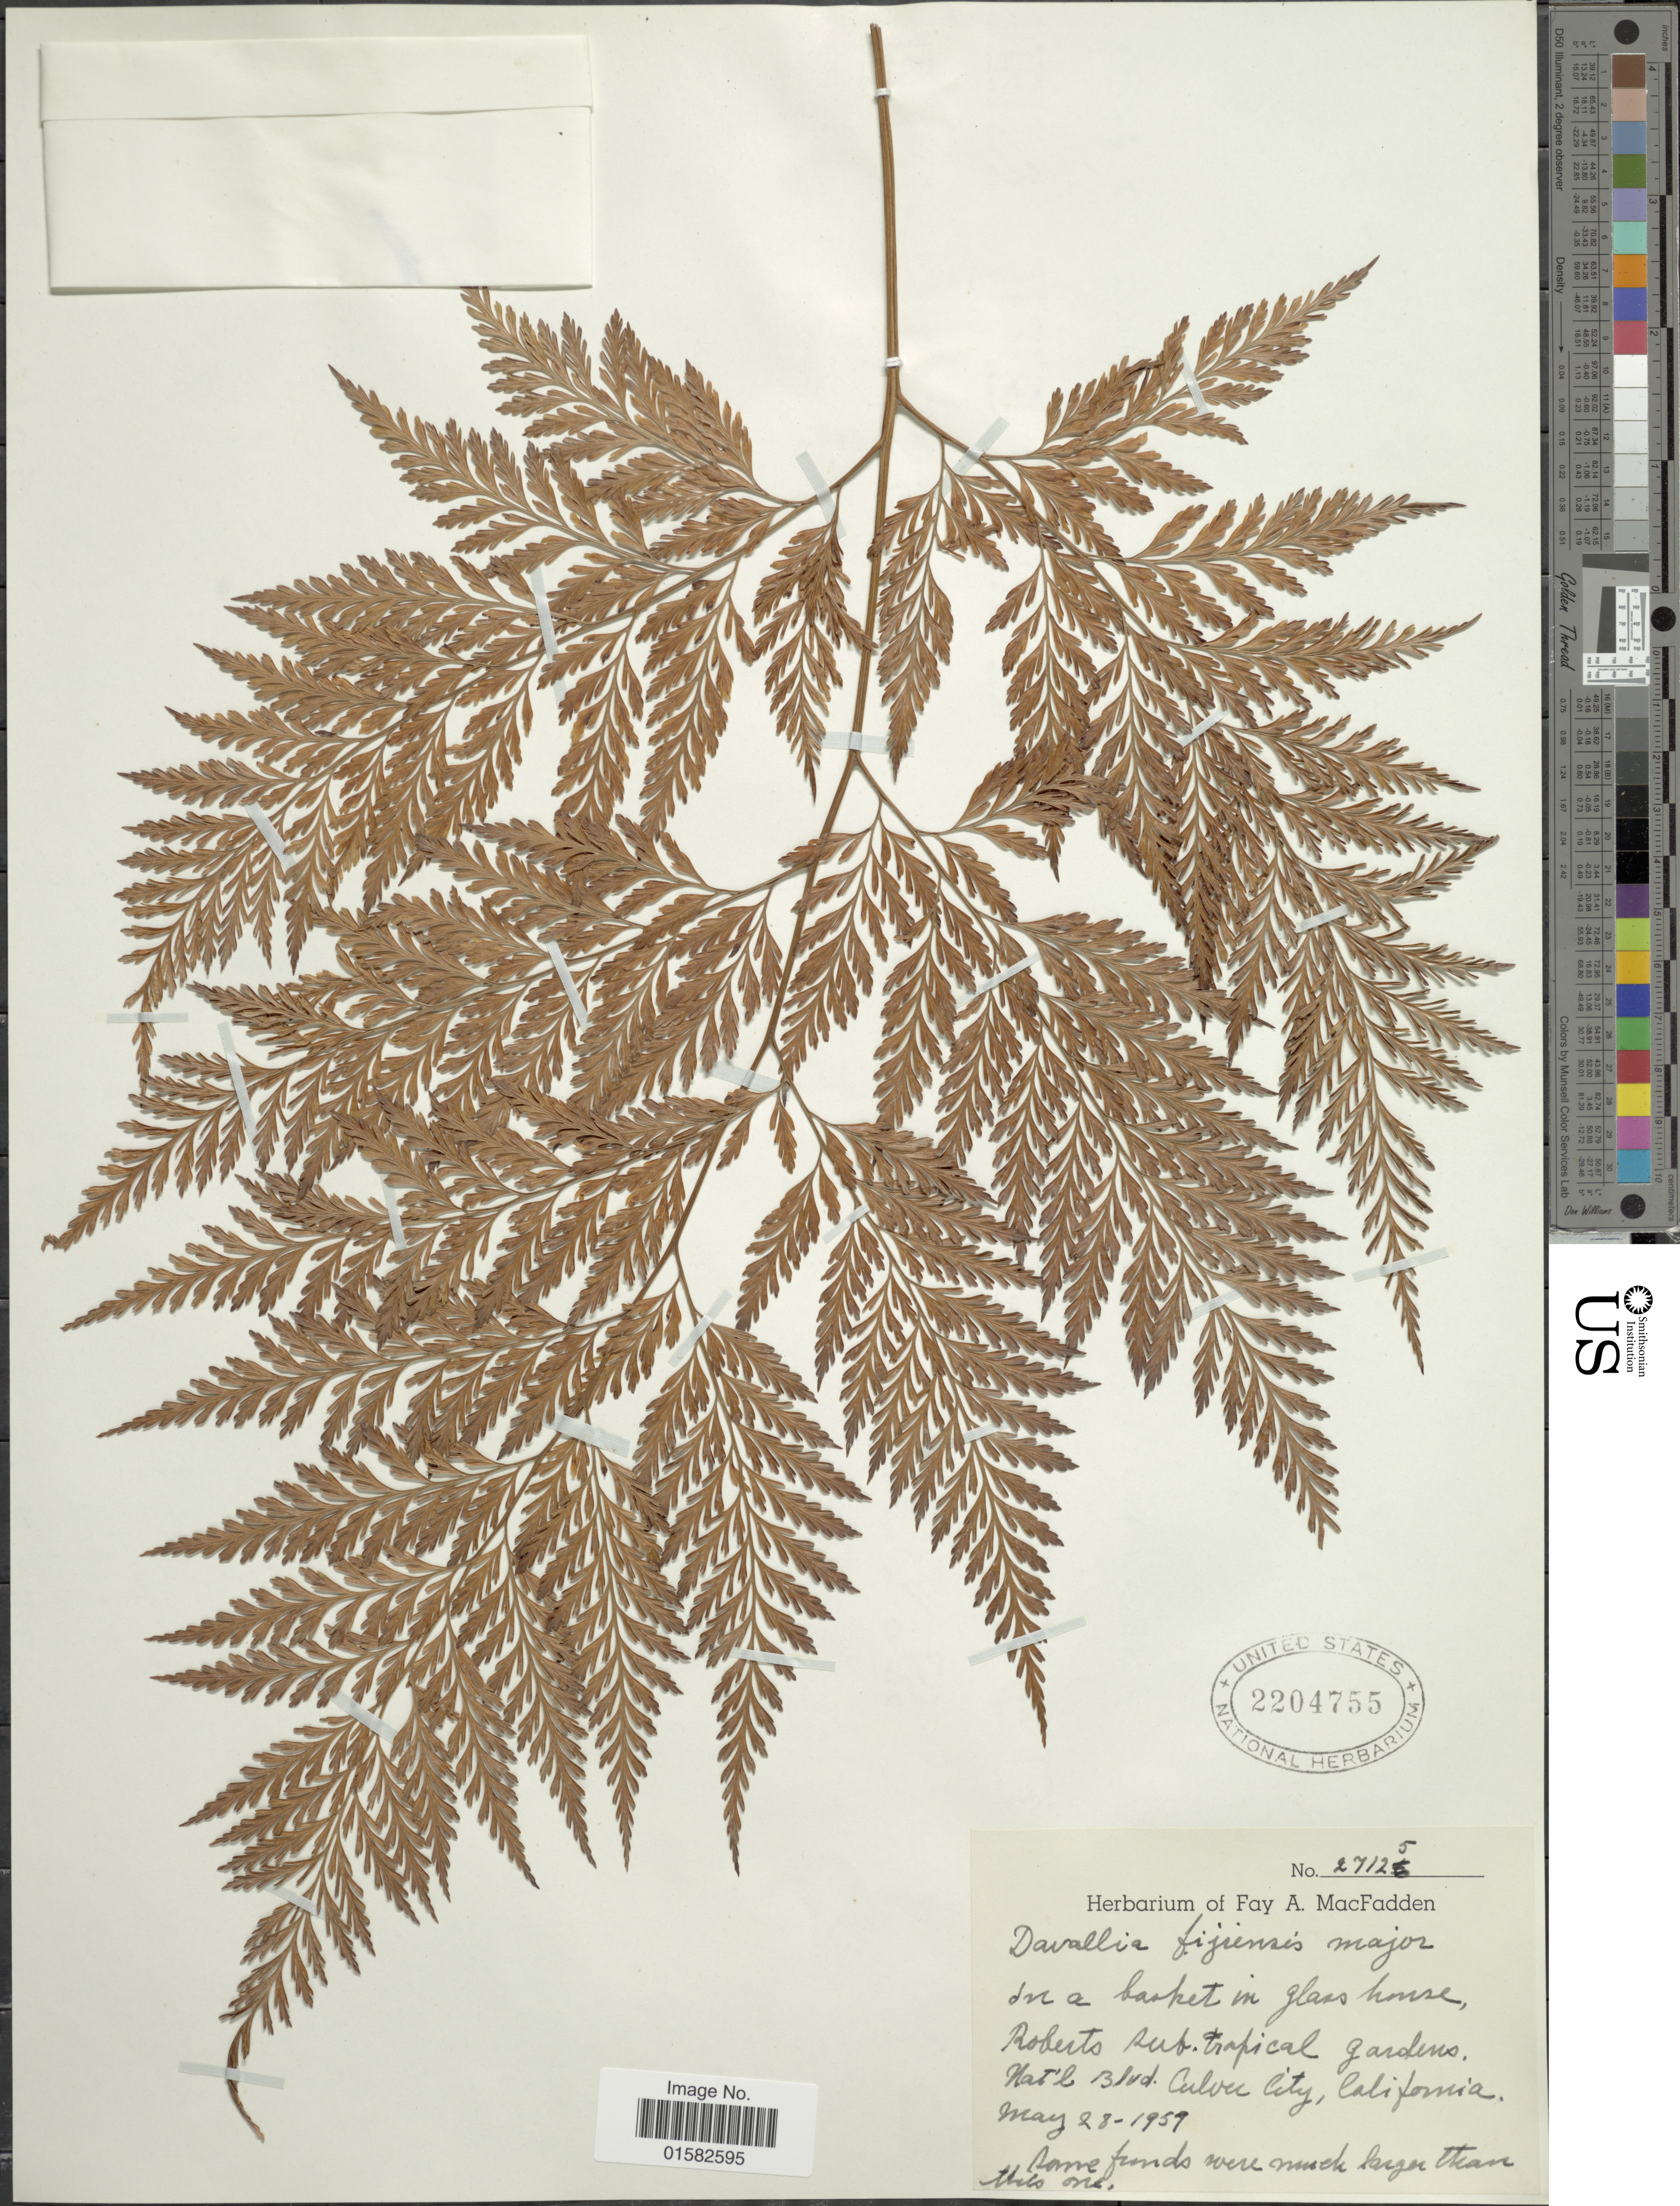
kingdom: Plantae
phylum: Tracheophyta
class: Polypodiopsida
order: Polypodiales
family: Davalliaceae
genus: Davallia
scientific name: Davallia fejeensis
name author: Hook.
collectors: ex herb. Fay A. MacFadden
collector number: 27125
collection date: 1959-05-28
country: United States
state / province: California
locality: In basket in glass house, Roberts subtropical Gardens, Nat'l Blvd. Culver City.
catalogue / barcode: US 2204755